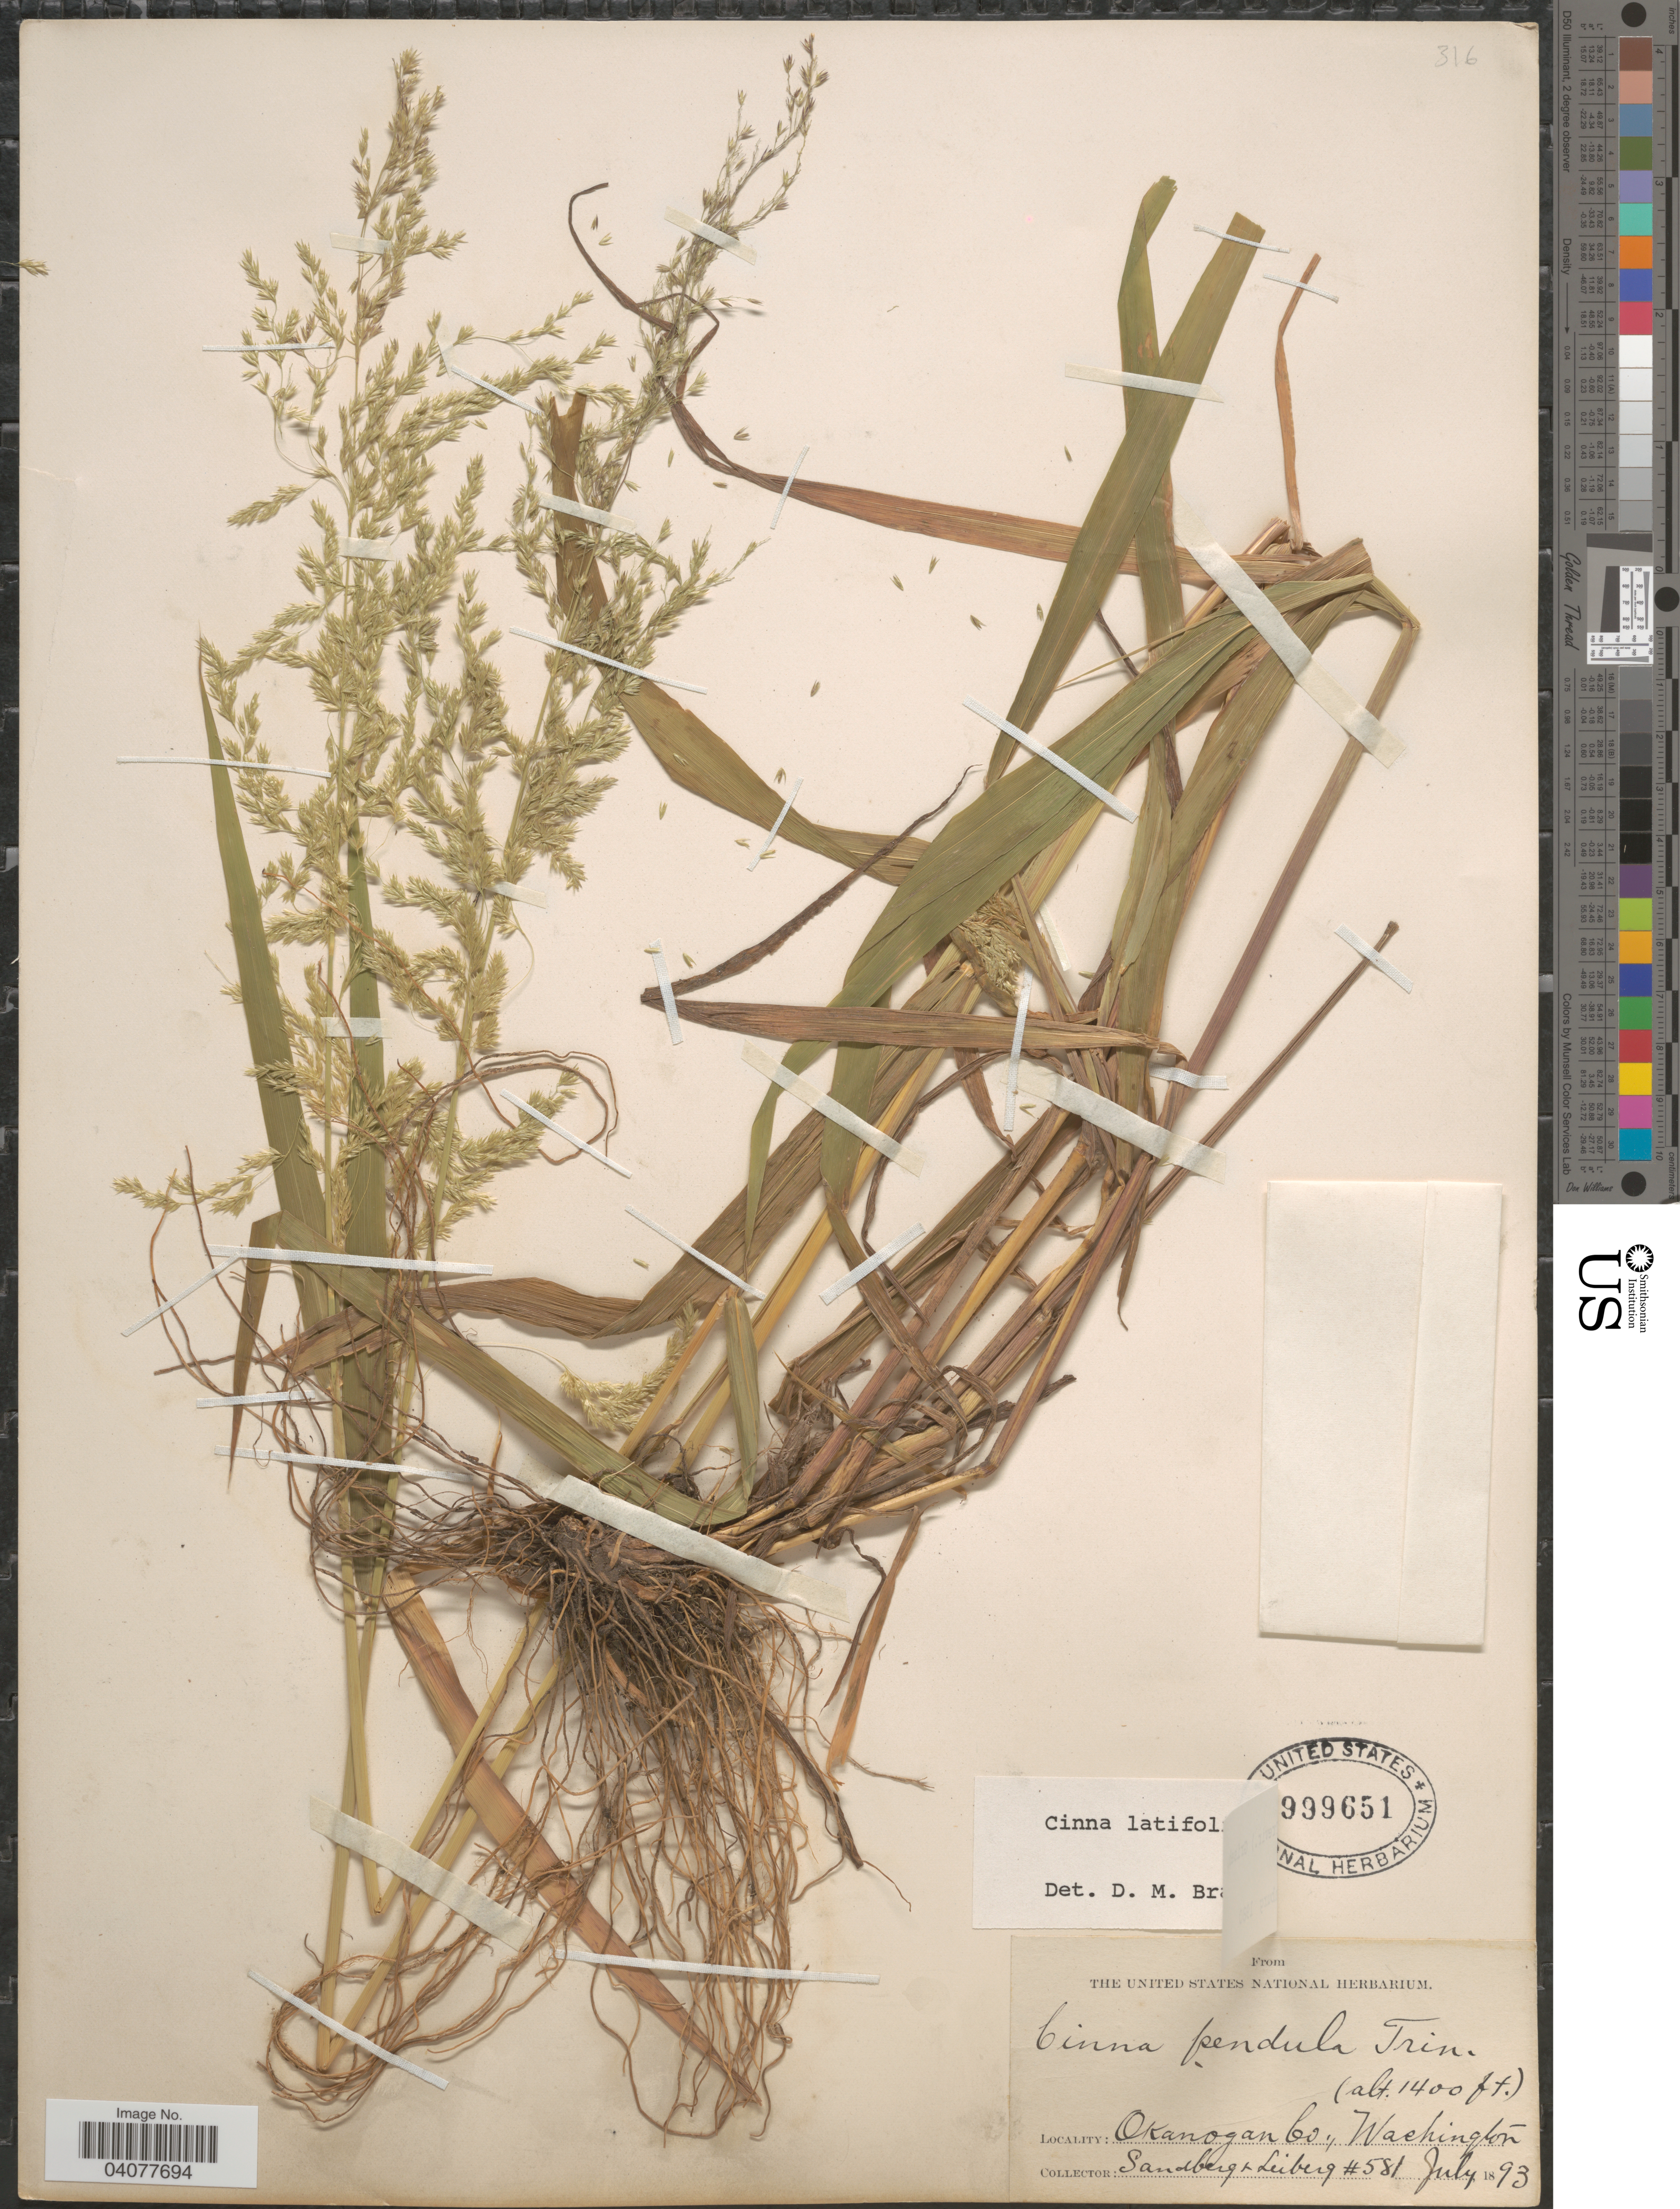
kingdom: Plantae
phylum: Tracheophyta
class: Liliopsida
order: Poales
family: Poaceae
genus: Cinna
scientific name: Cinna latifolia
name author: (Trevir. ex Goeppert) Griseb.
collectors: Sandberg & -. Leiberg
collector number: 581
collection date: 1893-07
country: United States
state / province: Washington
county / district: Okanogan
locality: Okanogan Co.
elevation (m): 427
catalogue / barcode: US 999651